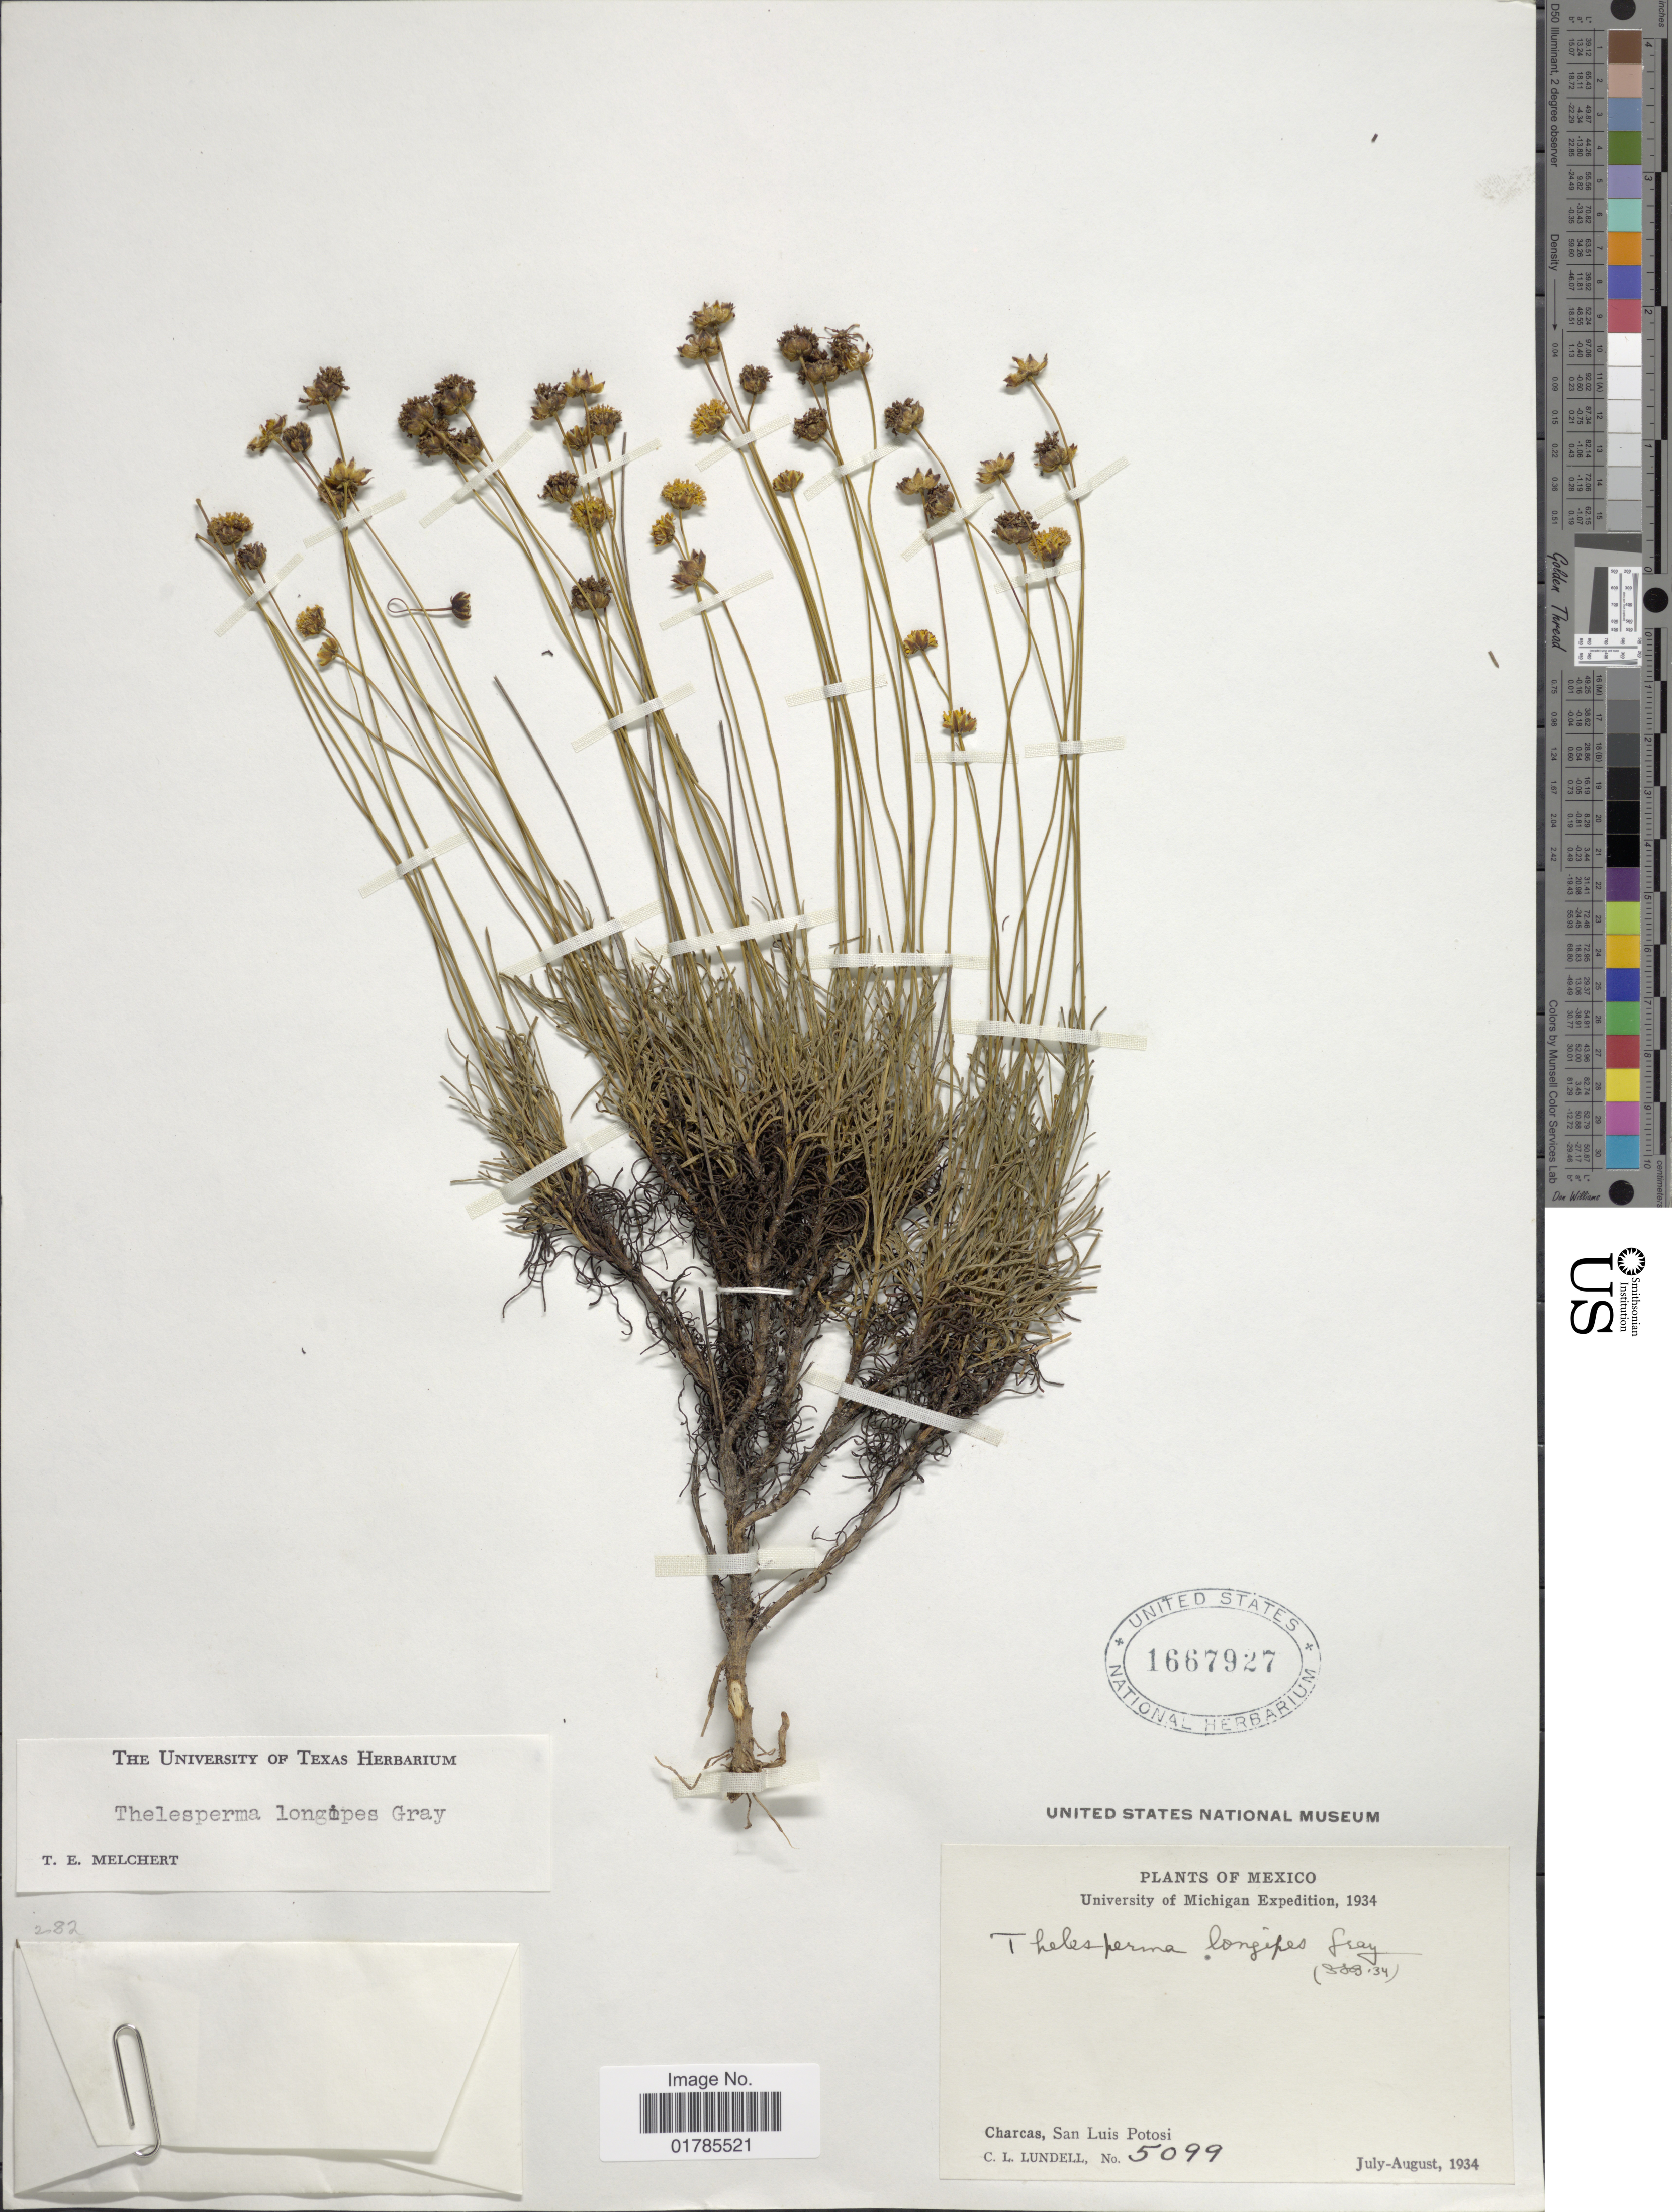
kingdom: Plantae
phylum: Tracheophyta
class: Magnoliopsida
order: Asterales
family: Asteraceae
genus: Thelesperma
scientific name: Thelesperma longipes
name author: A. Gray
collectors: C. L. Lundell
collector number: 5099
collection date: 1934-07/1934-08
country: Mexico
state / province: San Luis Potosí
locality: Charcas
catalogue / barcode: US 1667927